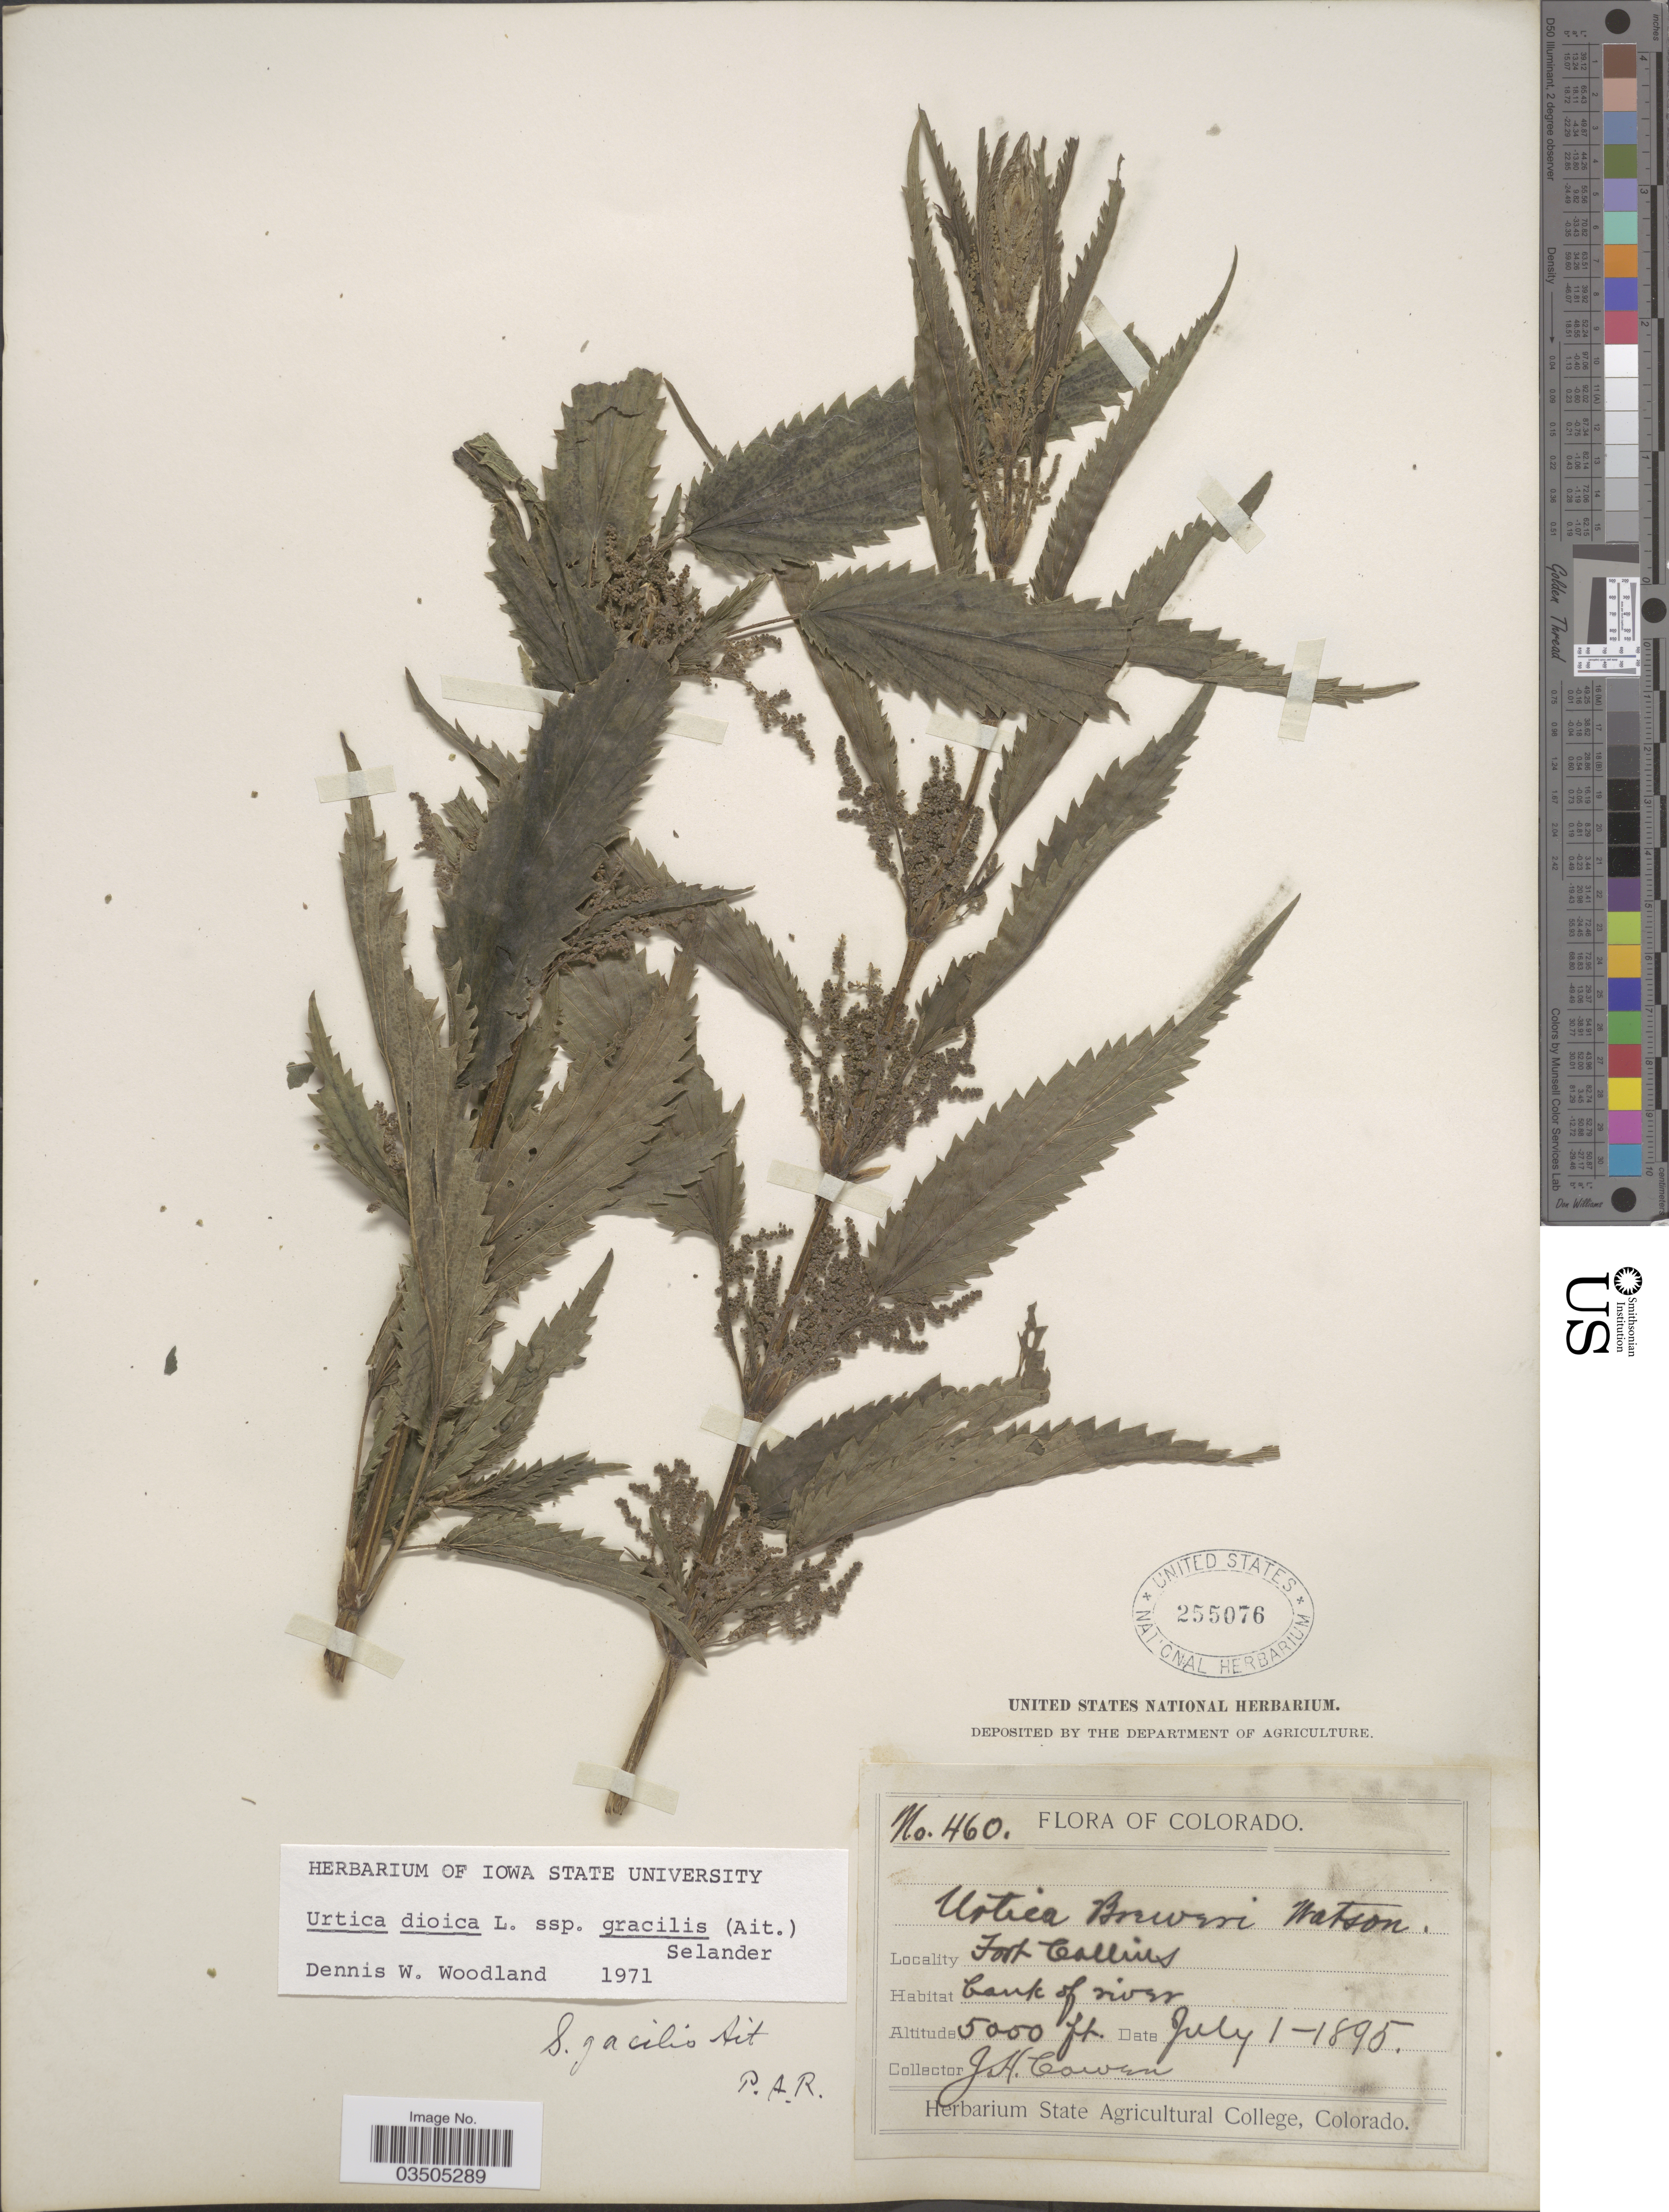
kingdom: Plantae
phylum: Tracheophyta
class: Magnoliopsida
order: Rosales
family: Urticaceae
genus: Urtica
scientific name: Urtica dioica subsp. gracilis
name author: L.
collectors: J. H. Cowen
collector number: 460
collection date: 1895-07-01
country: United States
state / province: Colorado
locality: Fort Collins. Bank of river.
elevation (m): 1524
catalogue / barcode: US 255076